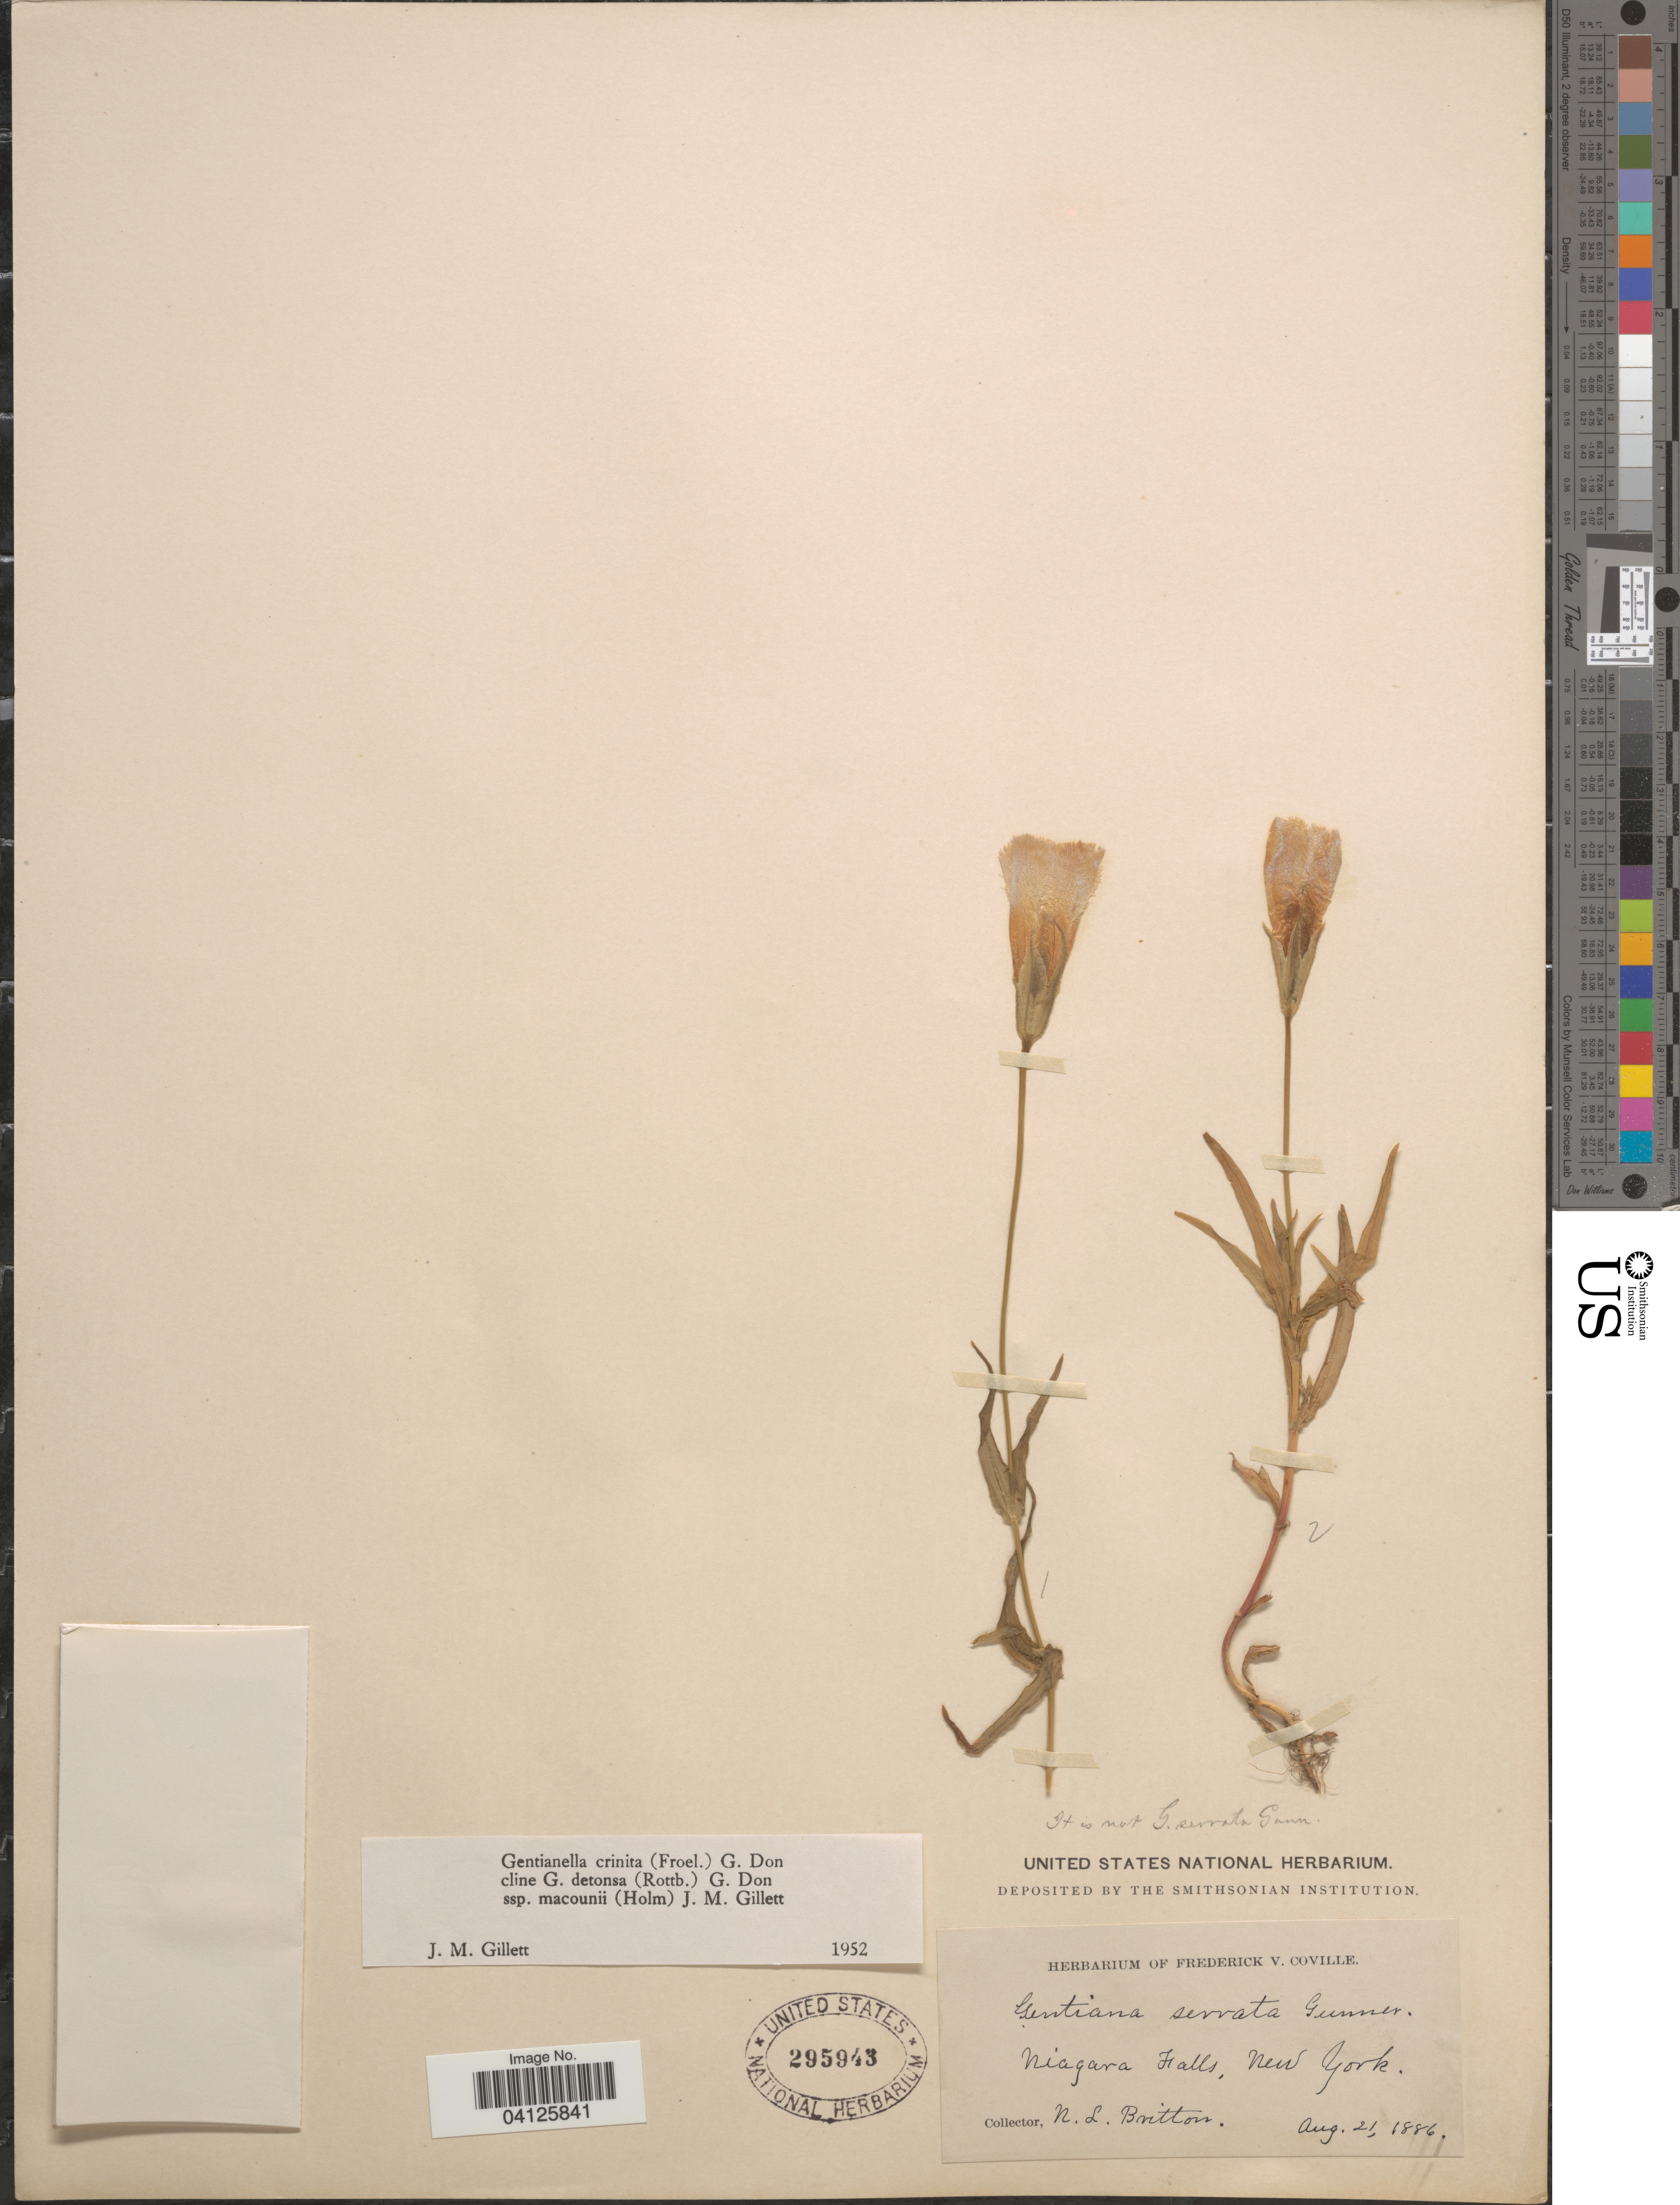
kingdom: Plantae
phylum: Tracheophyta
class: Magnoliopsida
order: Gentianales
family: Gentianaceae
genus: Gentianella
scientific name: Gentianella crinita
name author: (Froel.) G. Don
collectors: Mrs. N. L. Britton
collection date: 1886-08-21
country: United States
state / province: New York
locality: Niagara Falls.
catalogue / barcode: US 295943